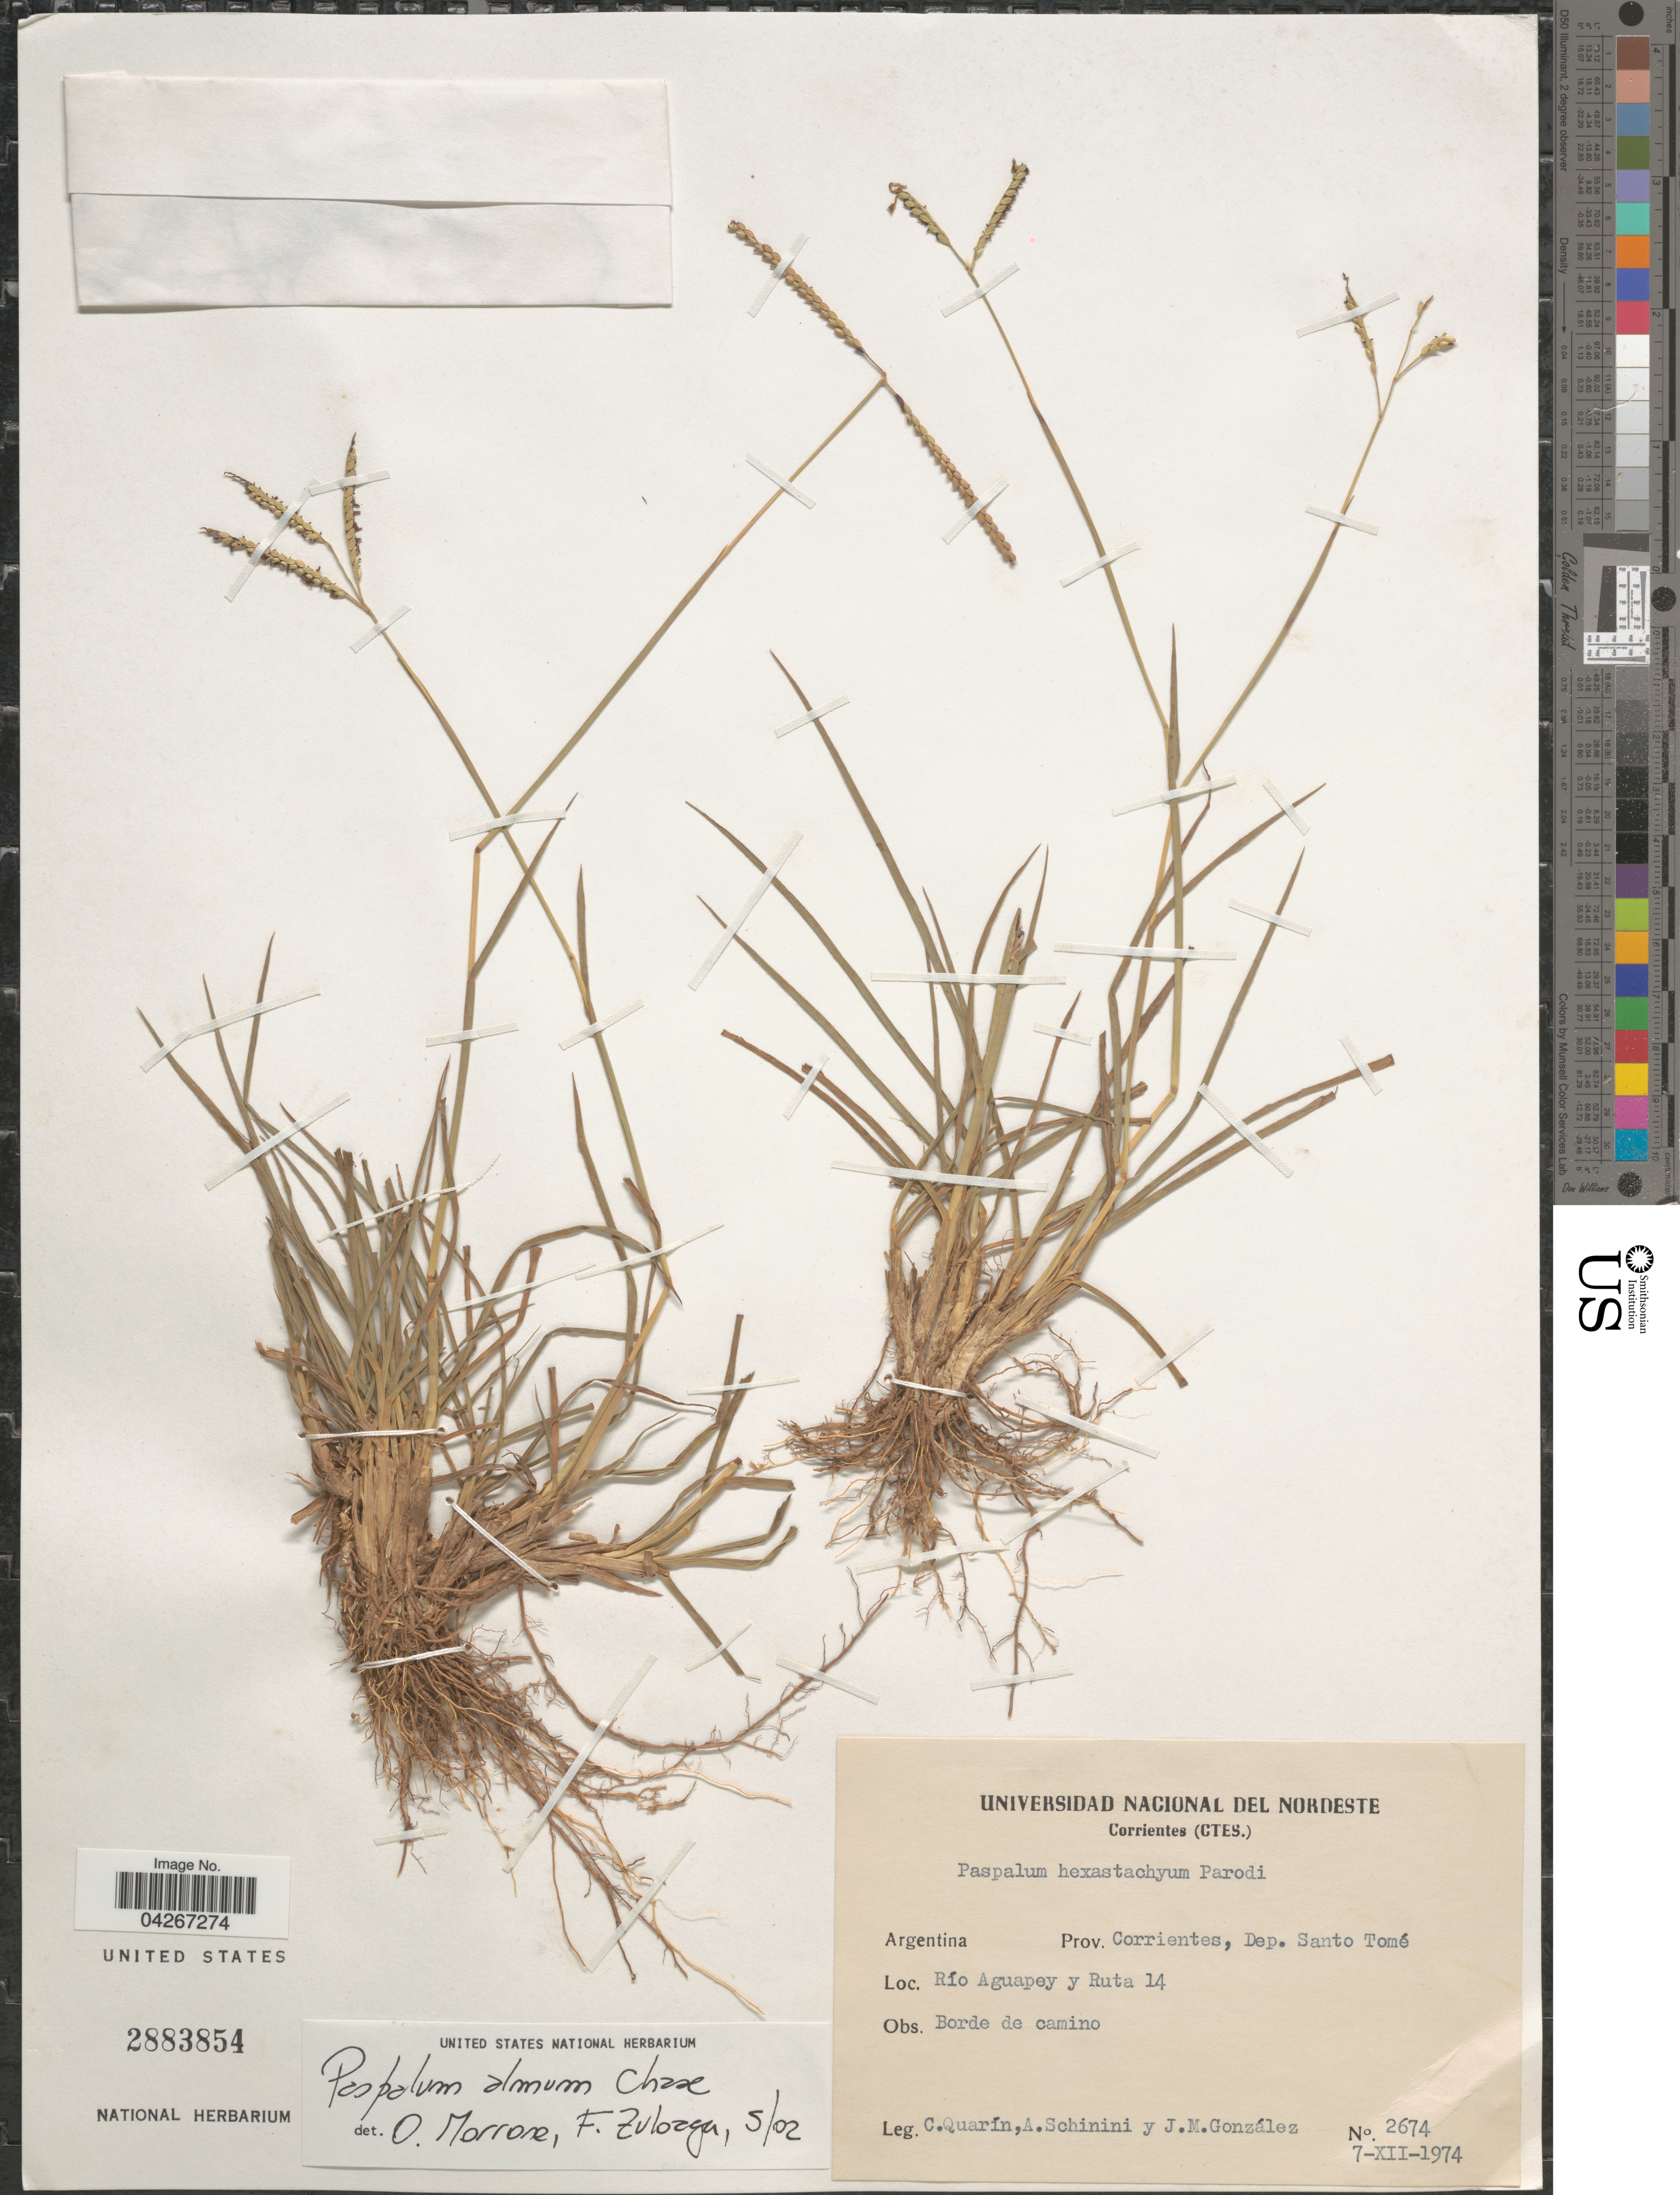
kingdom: Plantae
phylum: Tracheophyta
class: Liliopsida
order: Poales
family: Poaceae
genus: Paspalum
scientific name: Paspalum almum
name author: Chase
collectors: C. Quarín, A. Schinini & J. M. Gonzalez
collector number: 2674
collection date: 1974-12-07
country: Argentina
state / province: Corrientes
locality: Dep. Santo Tomé. Río Aguapey y Ruta 14.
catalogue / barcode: US 2883854